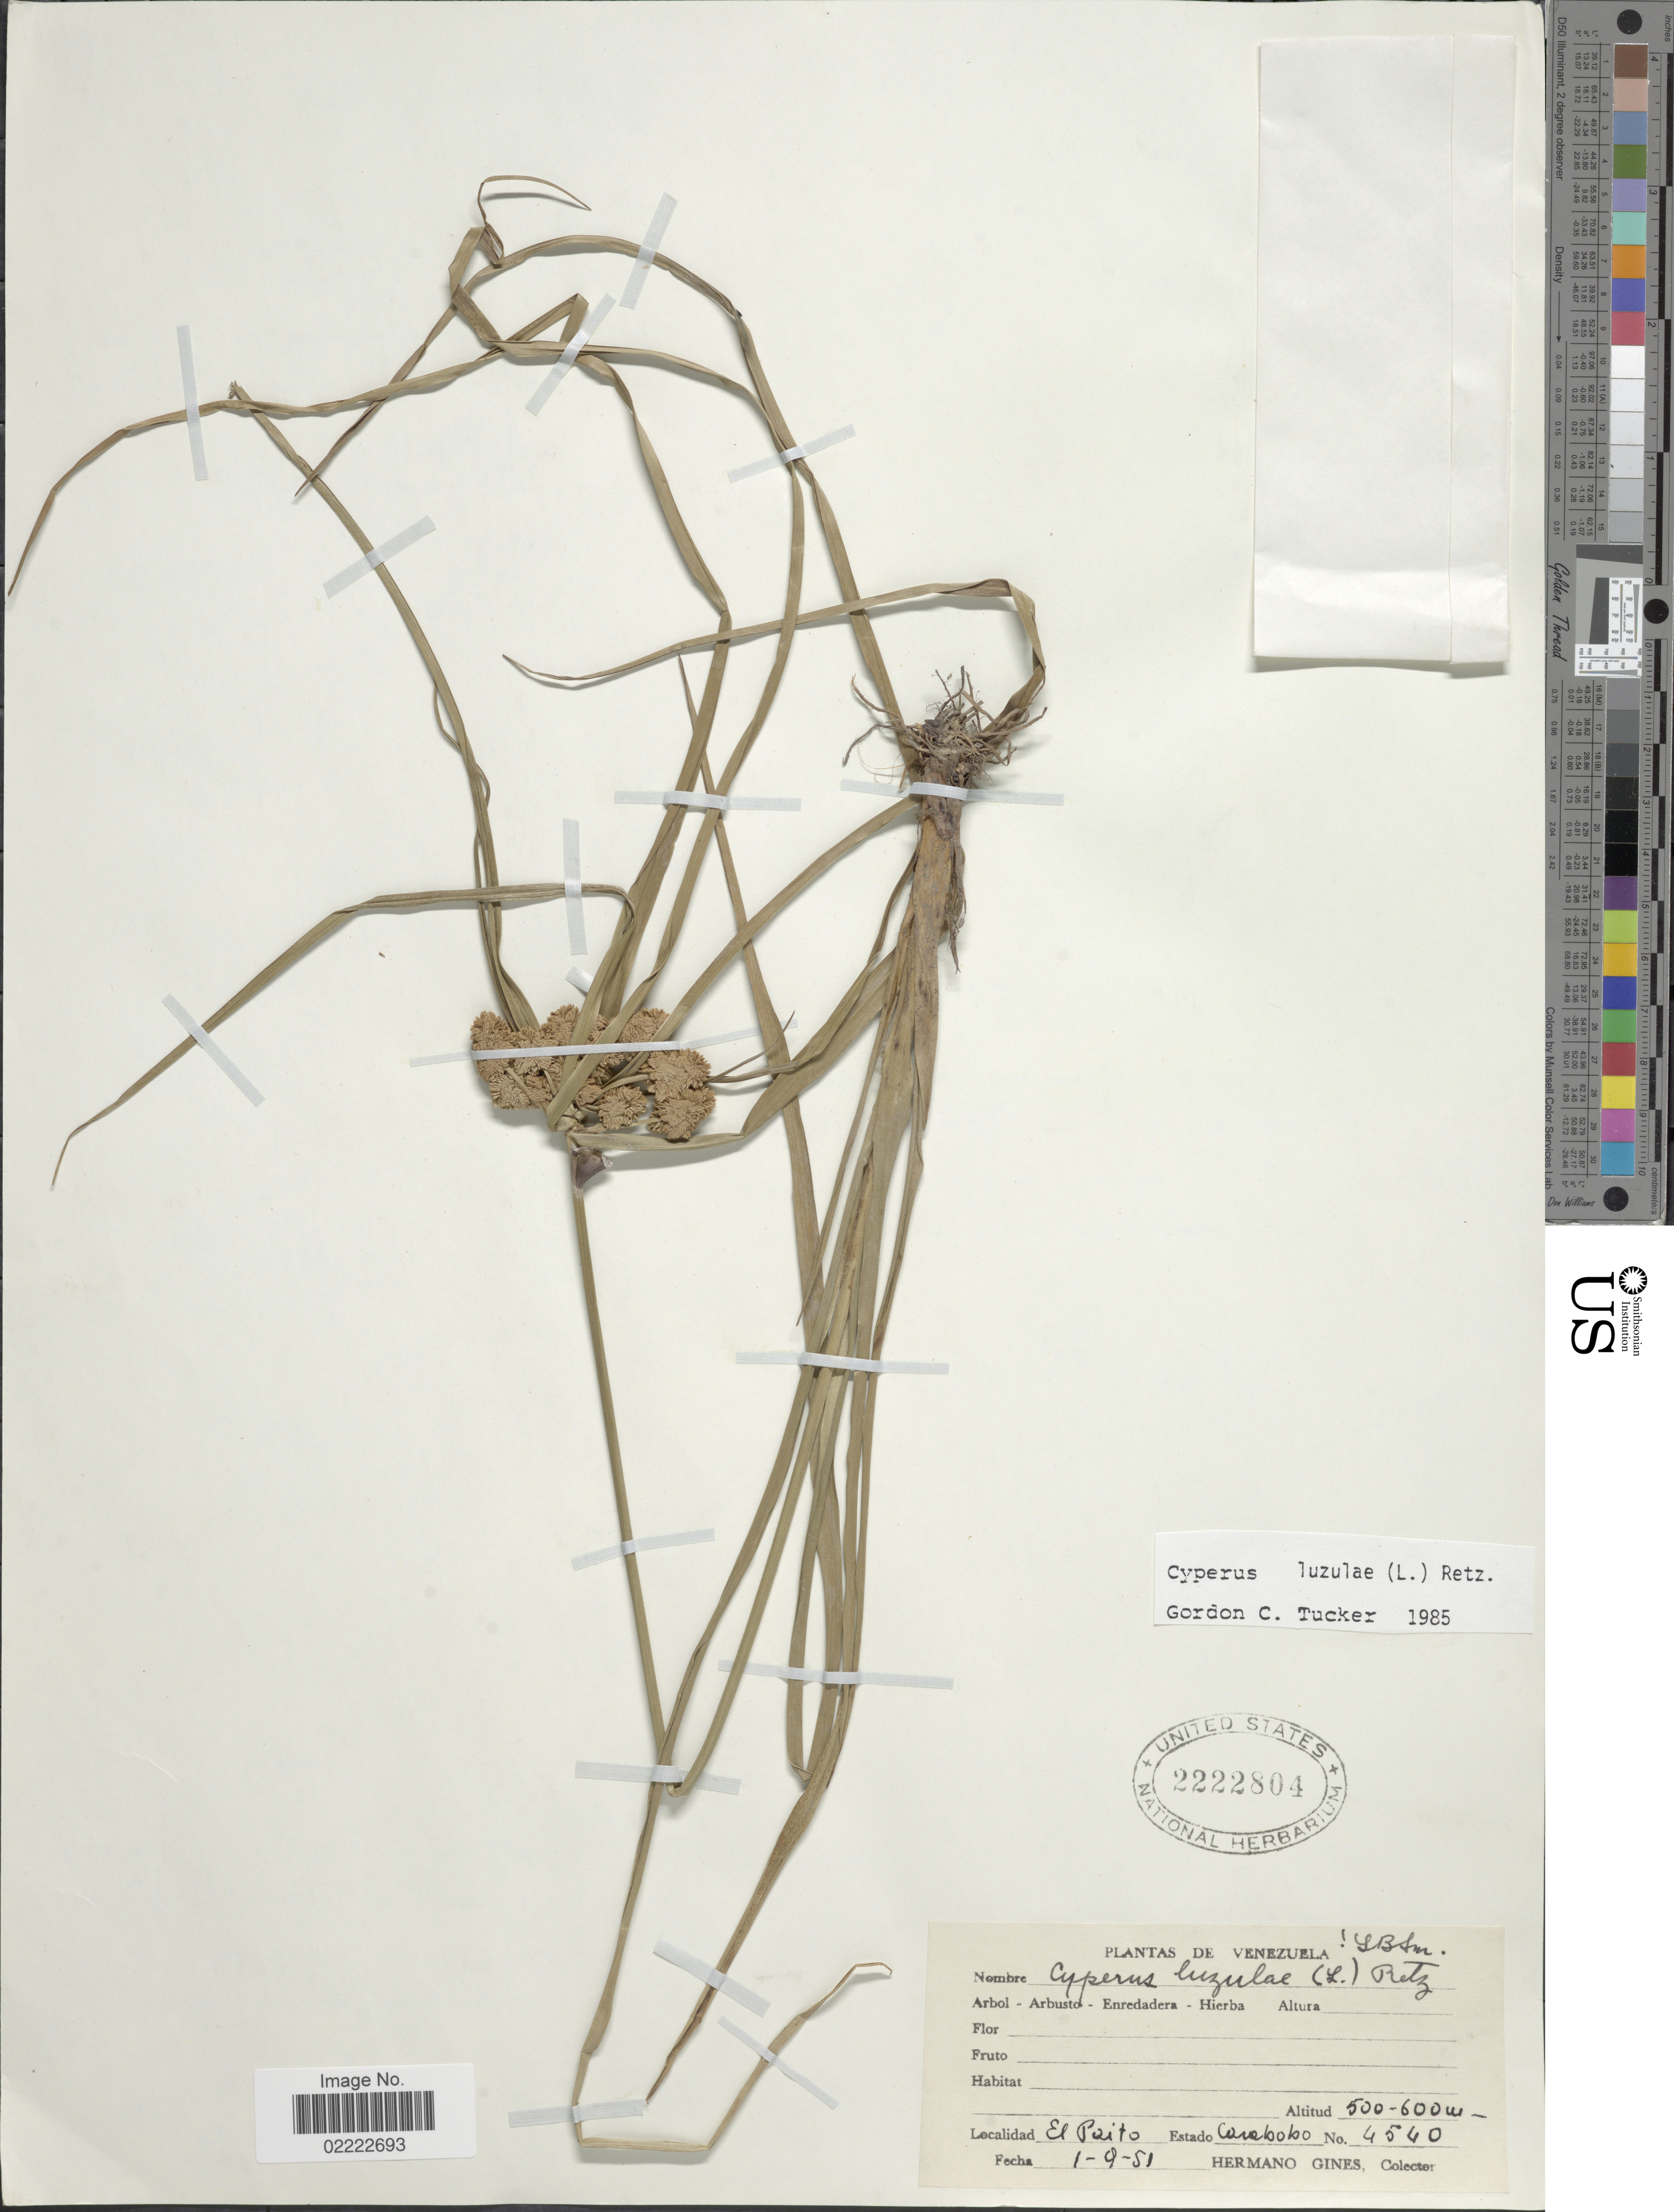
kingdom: Plantae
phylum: Tracheophyta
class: Liliopsida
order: Poales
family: Cyperaceae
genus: Cyperus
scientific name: Cyperus luzulae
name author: (L.) Rottb. ex Retz.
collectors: Bro. Gines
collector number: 4540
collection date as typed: Transcribed d/m/y: 1/9/51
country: Venezuela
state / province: Carabobo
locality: El Paito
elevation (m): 500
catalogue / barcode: US 2222804